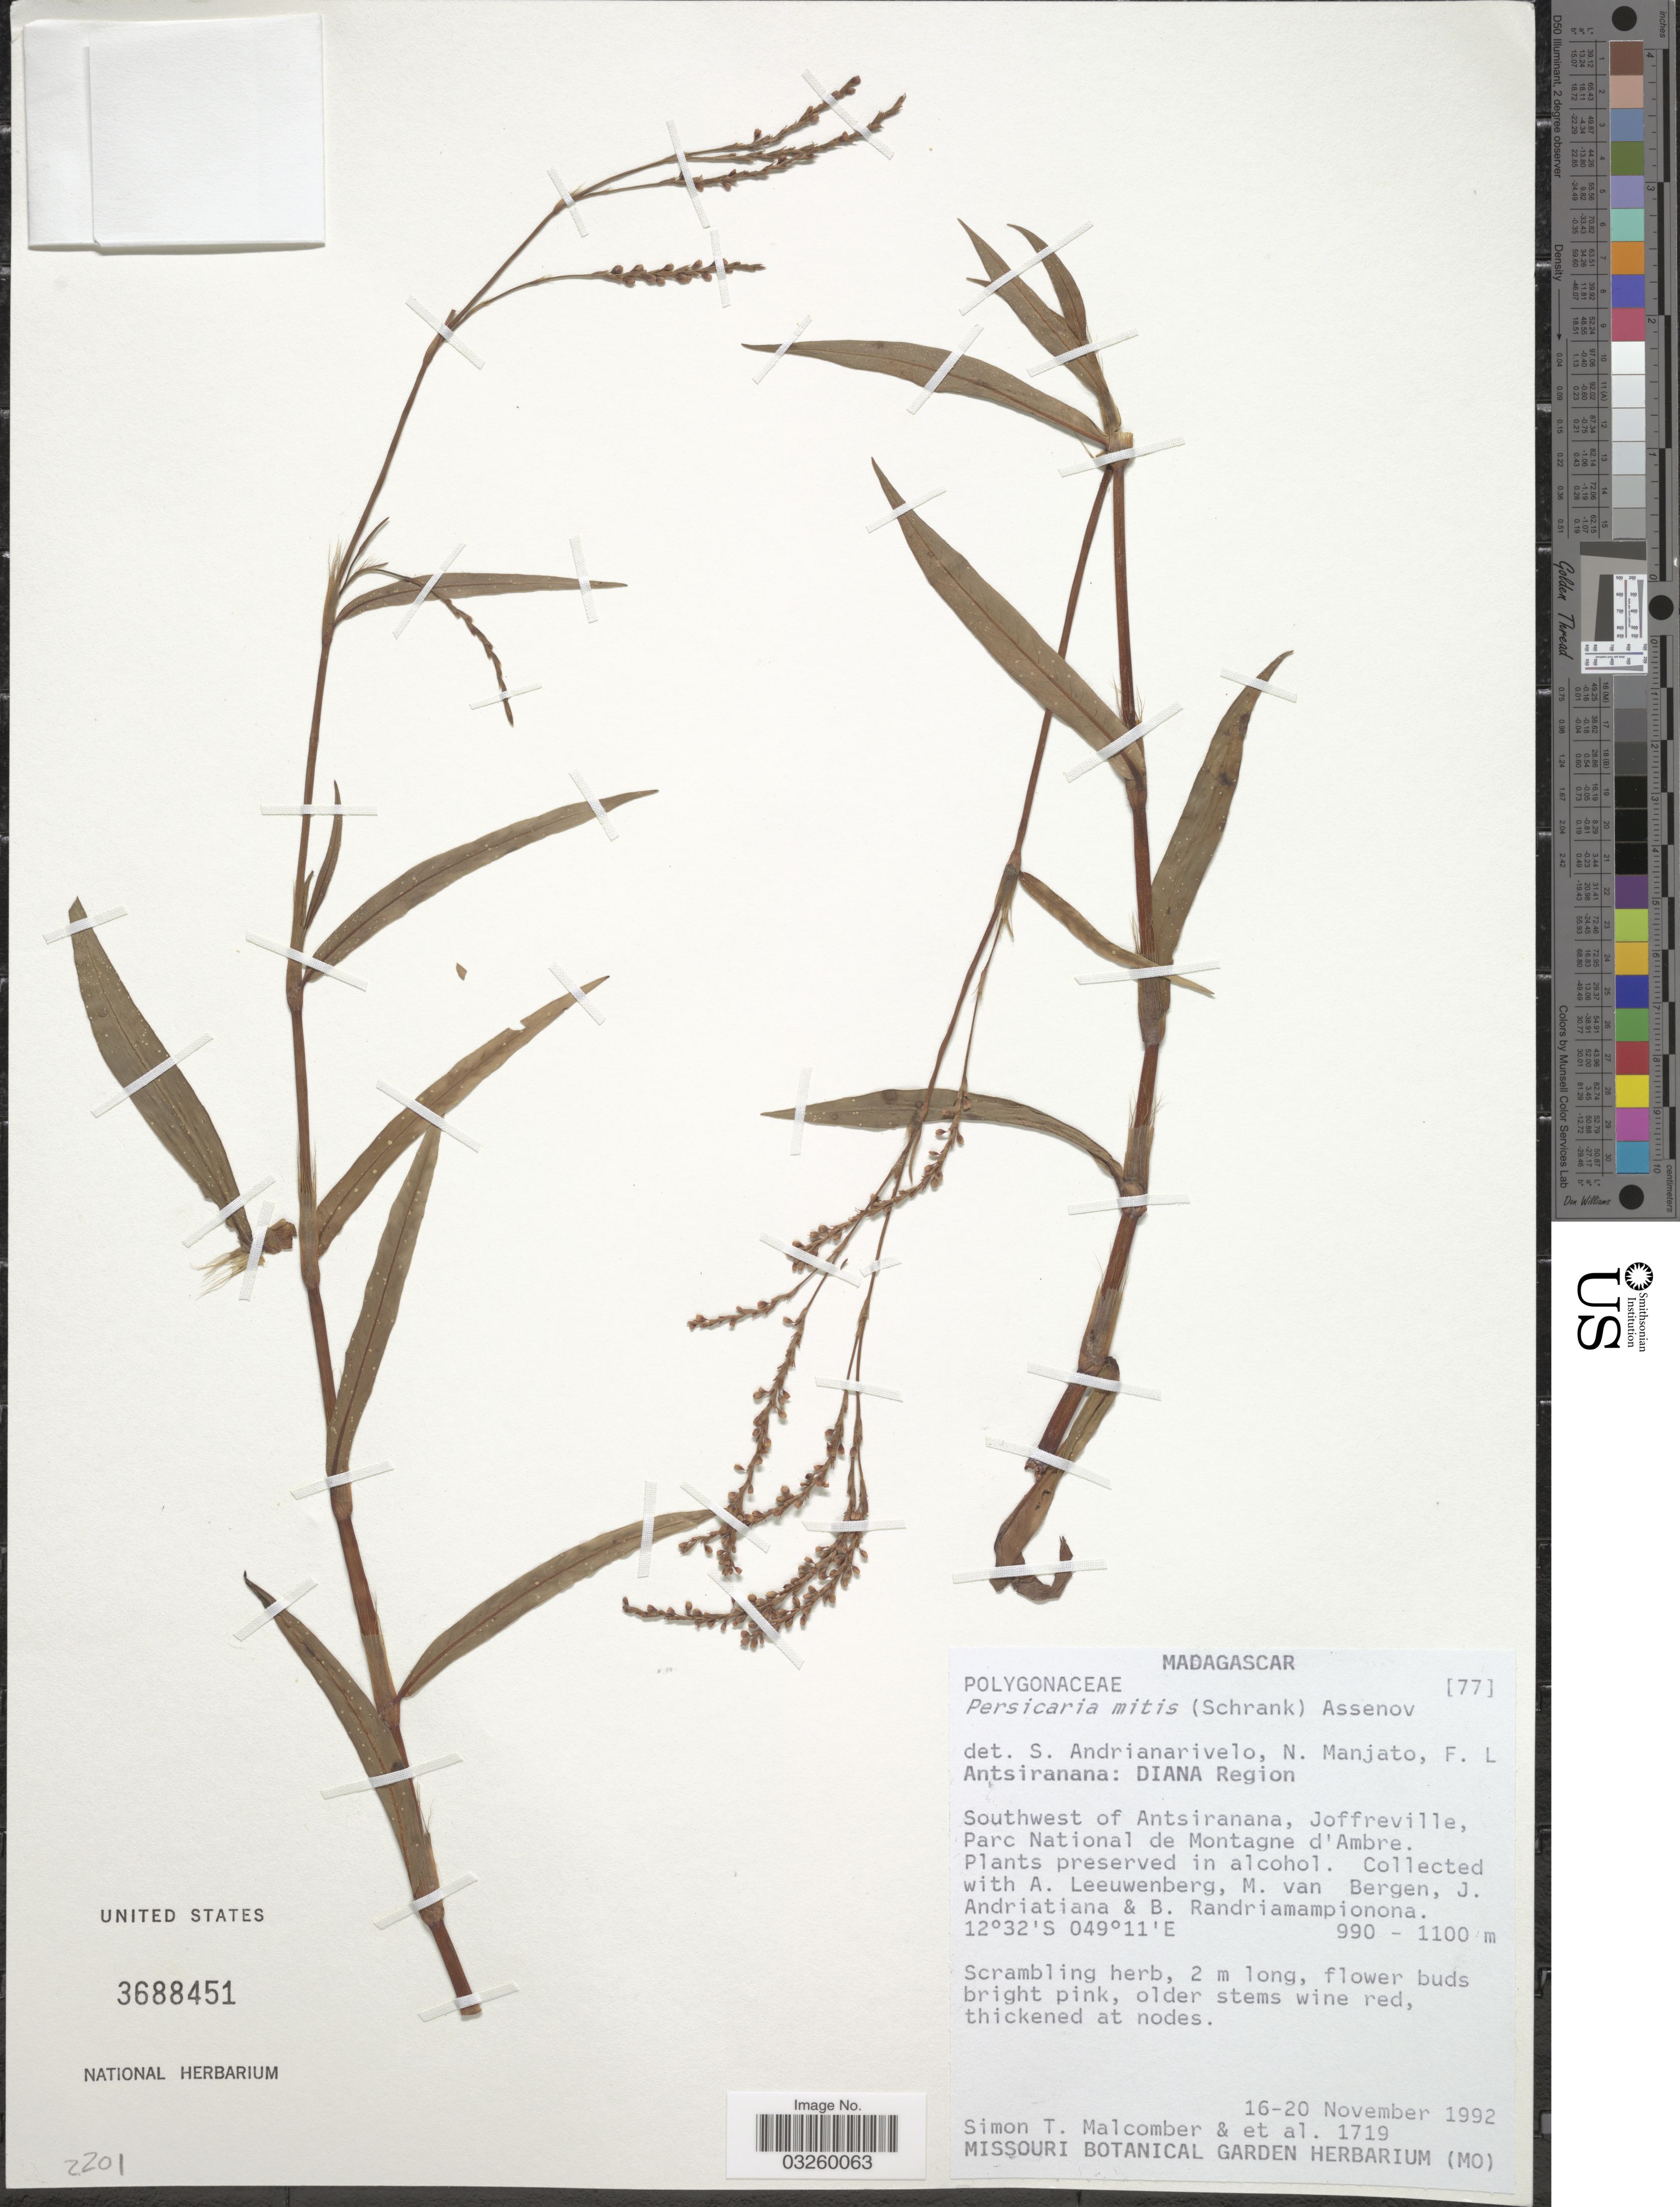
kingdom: Plantae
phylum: Tracheophyta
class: Magnoliopsida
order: Caryophyllales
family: Polygonaceae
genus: Polygonum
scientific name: Polygonum mite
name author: Schrank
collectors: S. T. Malcomber, A. Leeuwenberg, M. van Bergen, J. Andriatiana & B. Randriamampionona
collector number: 1719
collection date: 1992-11-16/1992-11-20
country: Madagascar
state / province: Diana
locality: Diana Region. Southwest of Antsiranana, Joffreville, Parc National de Montagne d'Ambre.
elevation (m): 990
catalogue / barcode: US 3688451